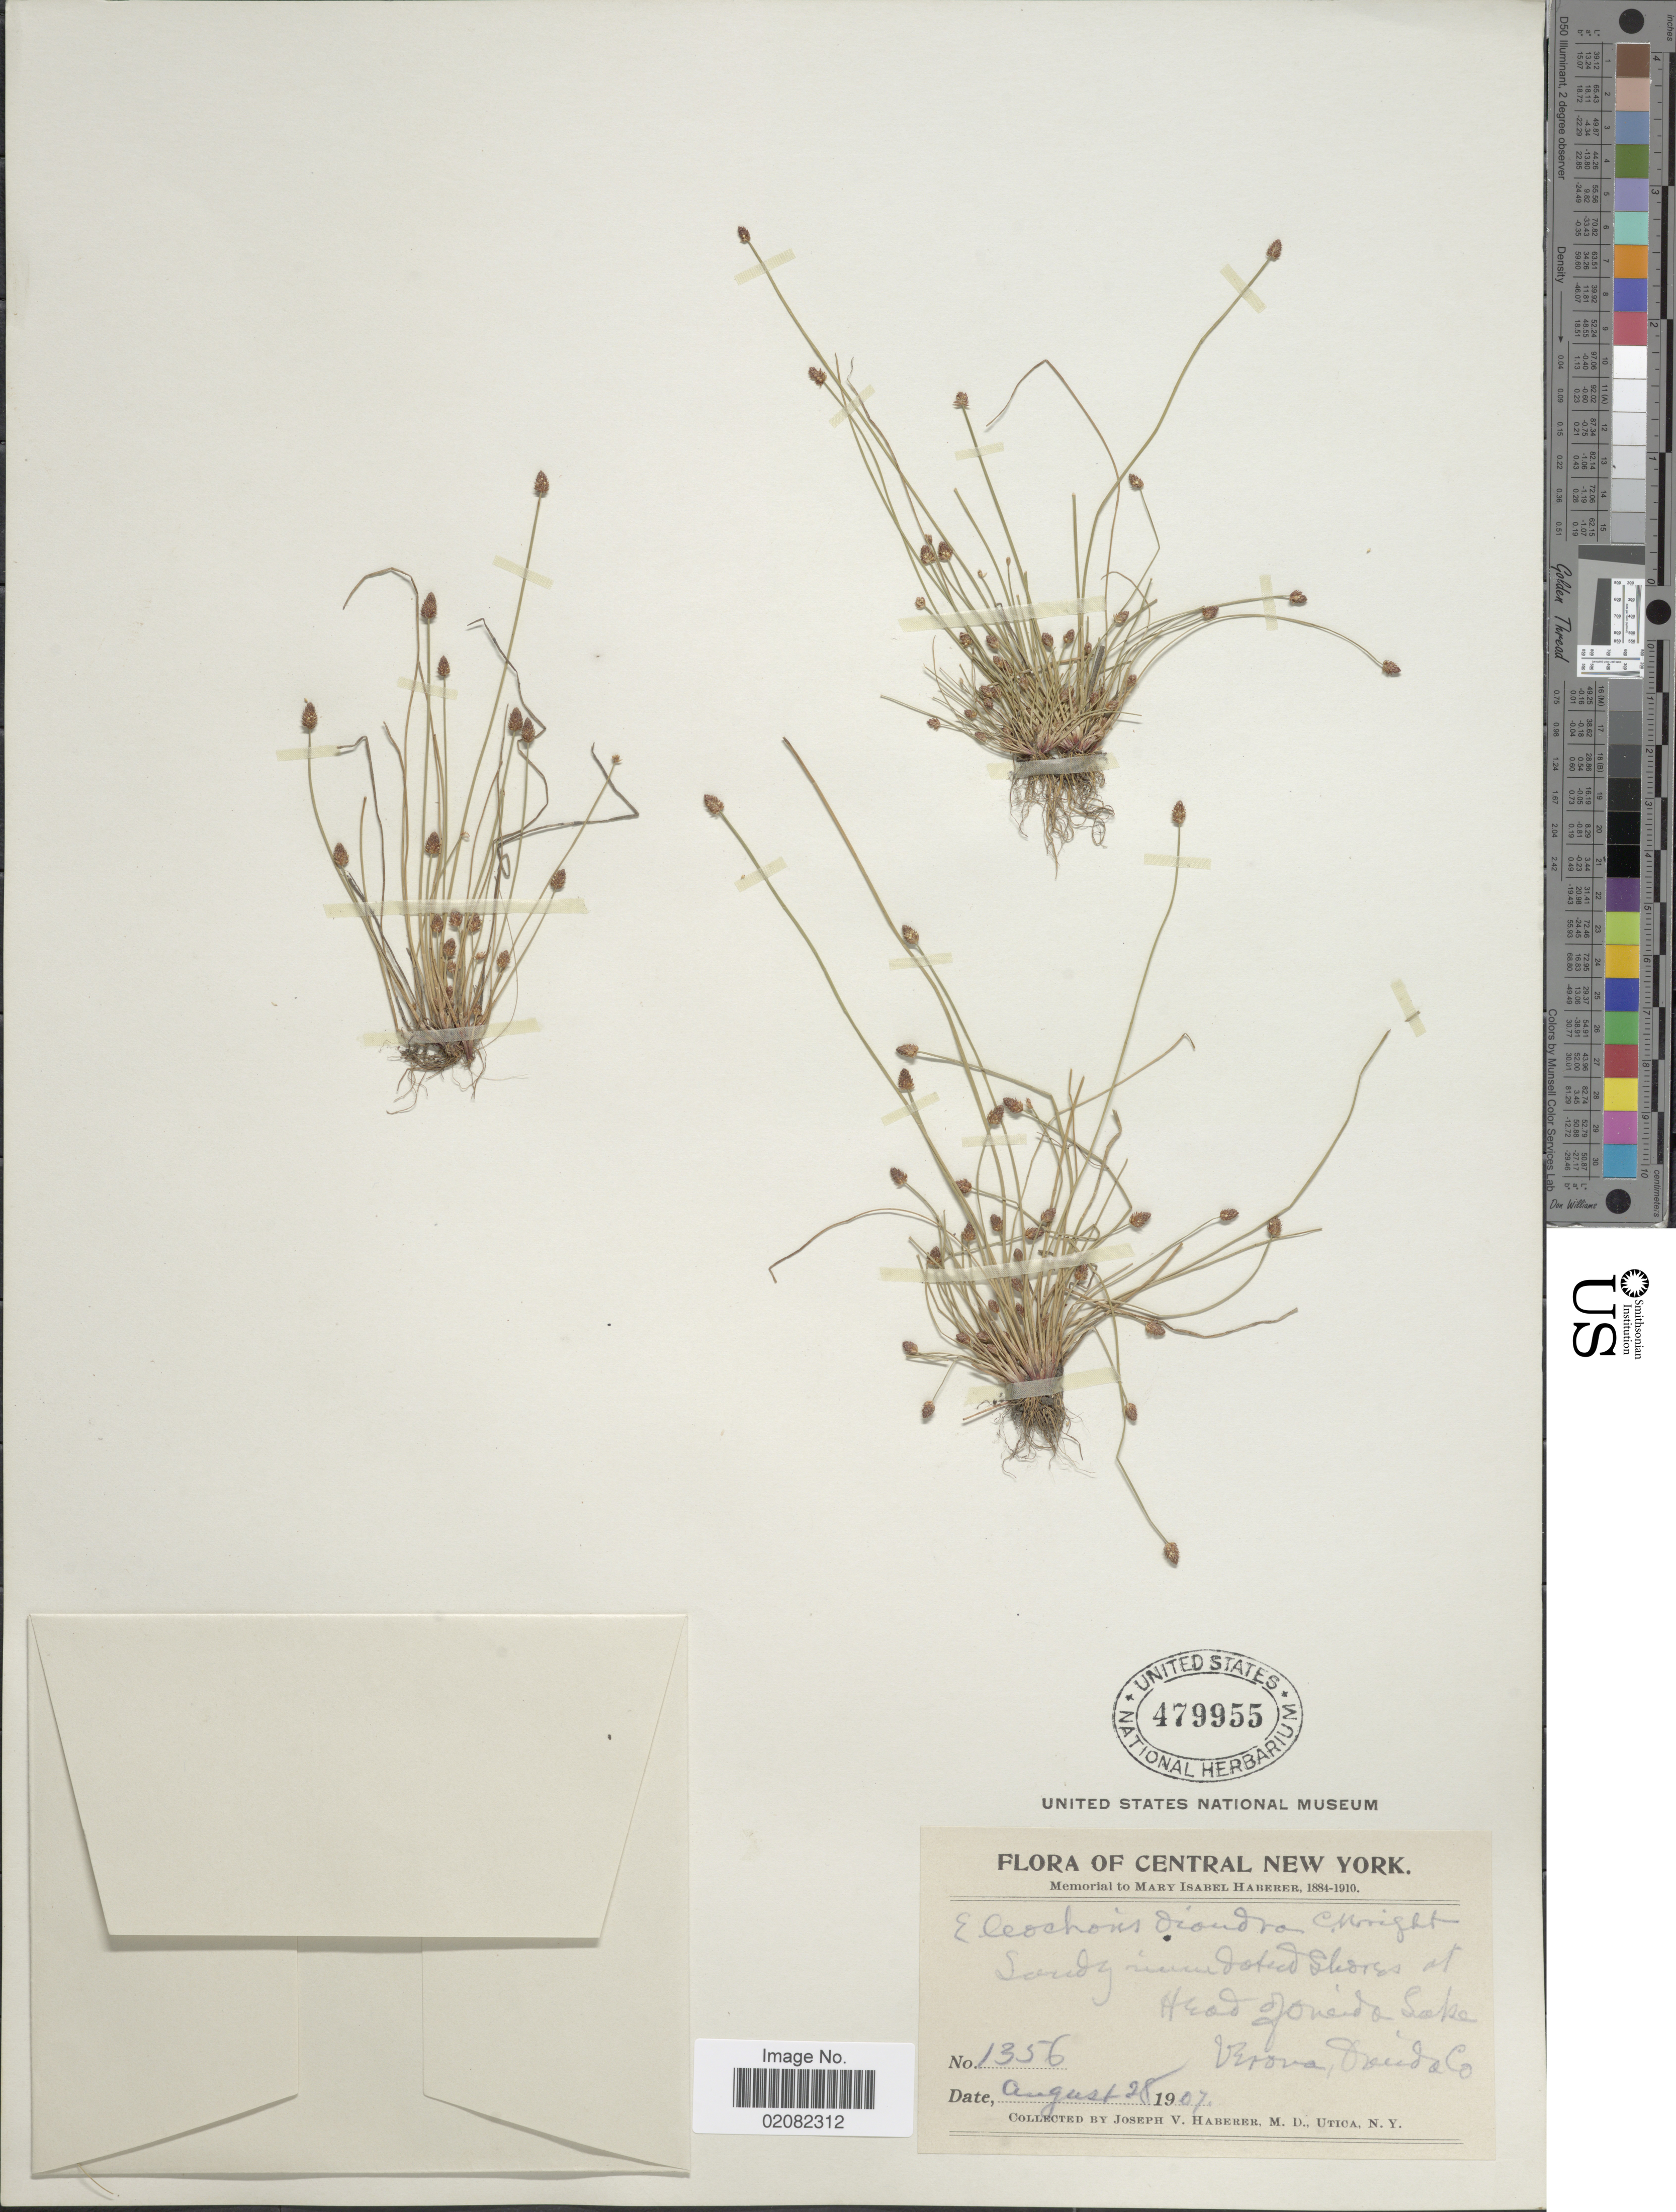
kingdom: Plantae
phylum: Tracheophyta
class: Liliopsida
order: Poales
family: Cyperaceae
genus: Eleocharis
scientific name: Eleocharis diandra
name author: C. Wright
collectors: J. V. Haberer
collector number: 1356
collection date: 1907-08-28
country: United States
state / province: New York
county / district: Oneida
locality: Central New York, Head of Oneida Lake, Verona, Oneida Co.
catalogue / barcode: US 479955